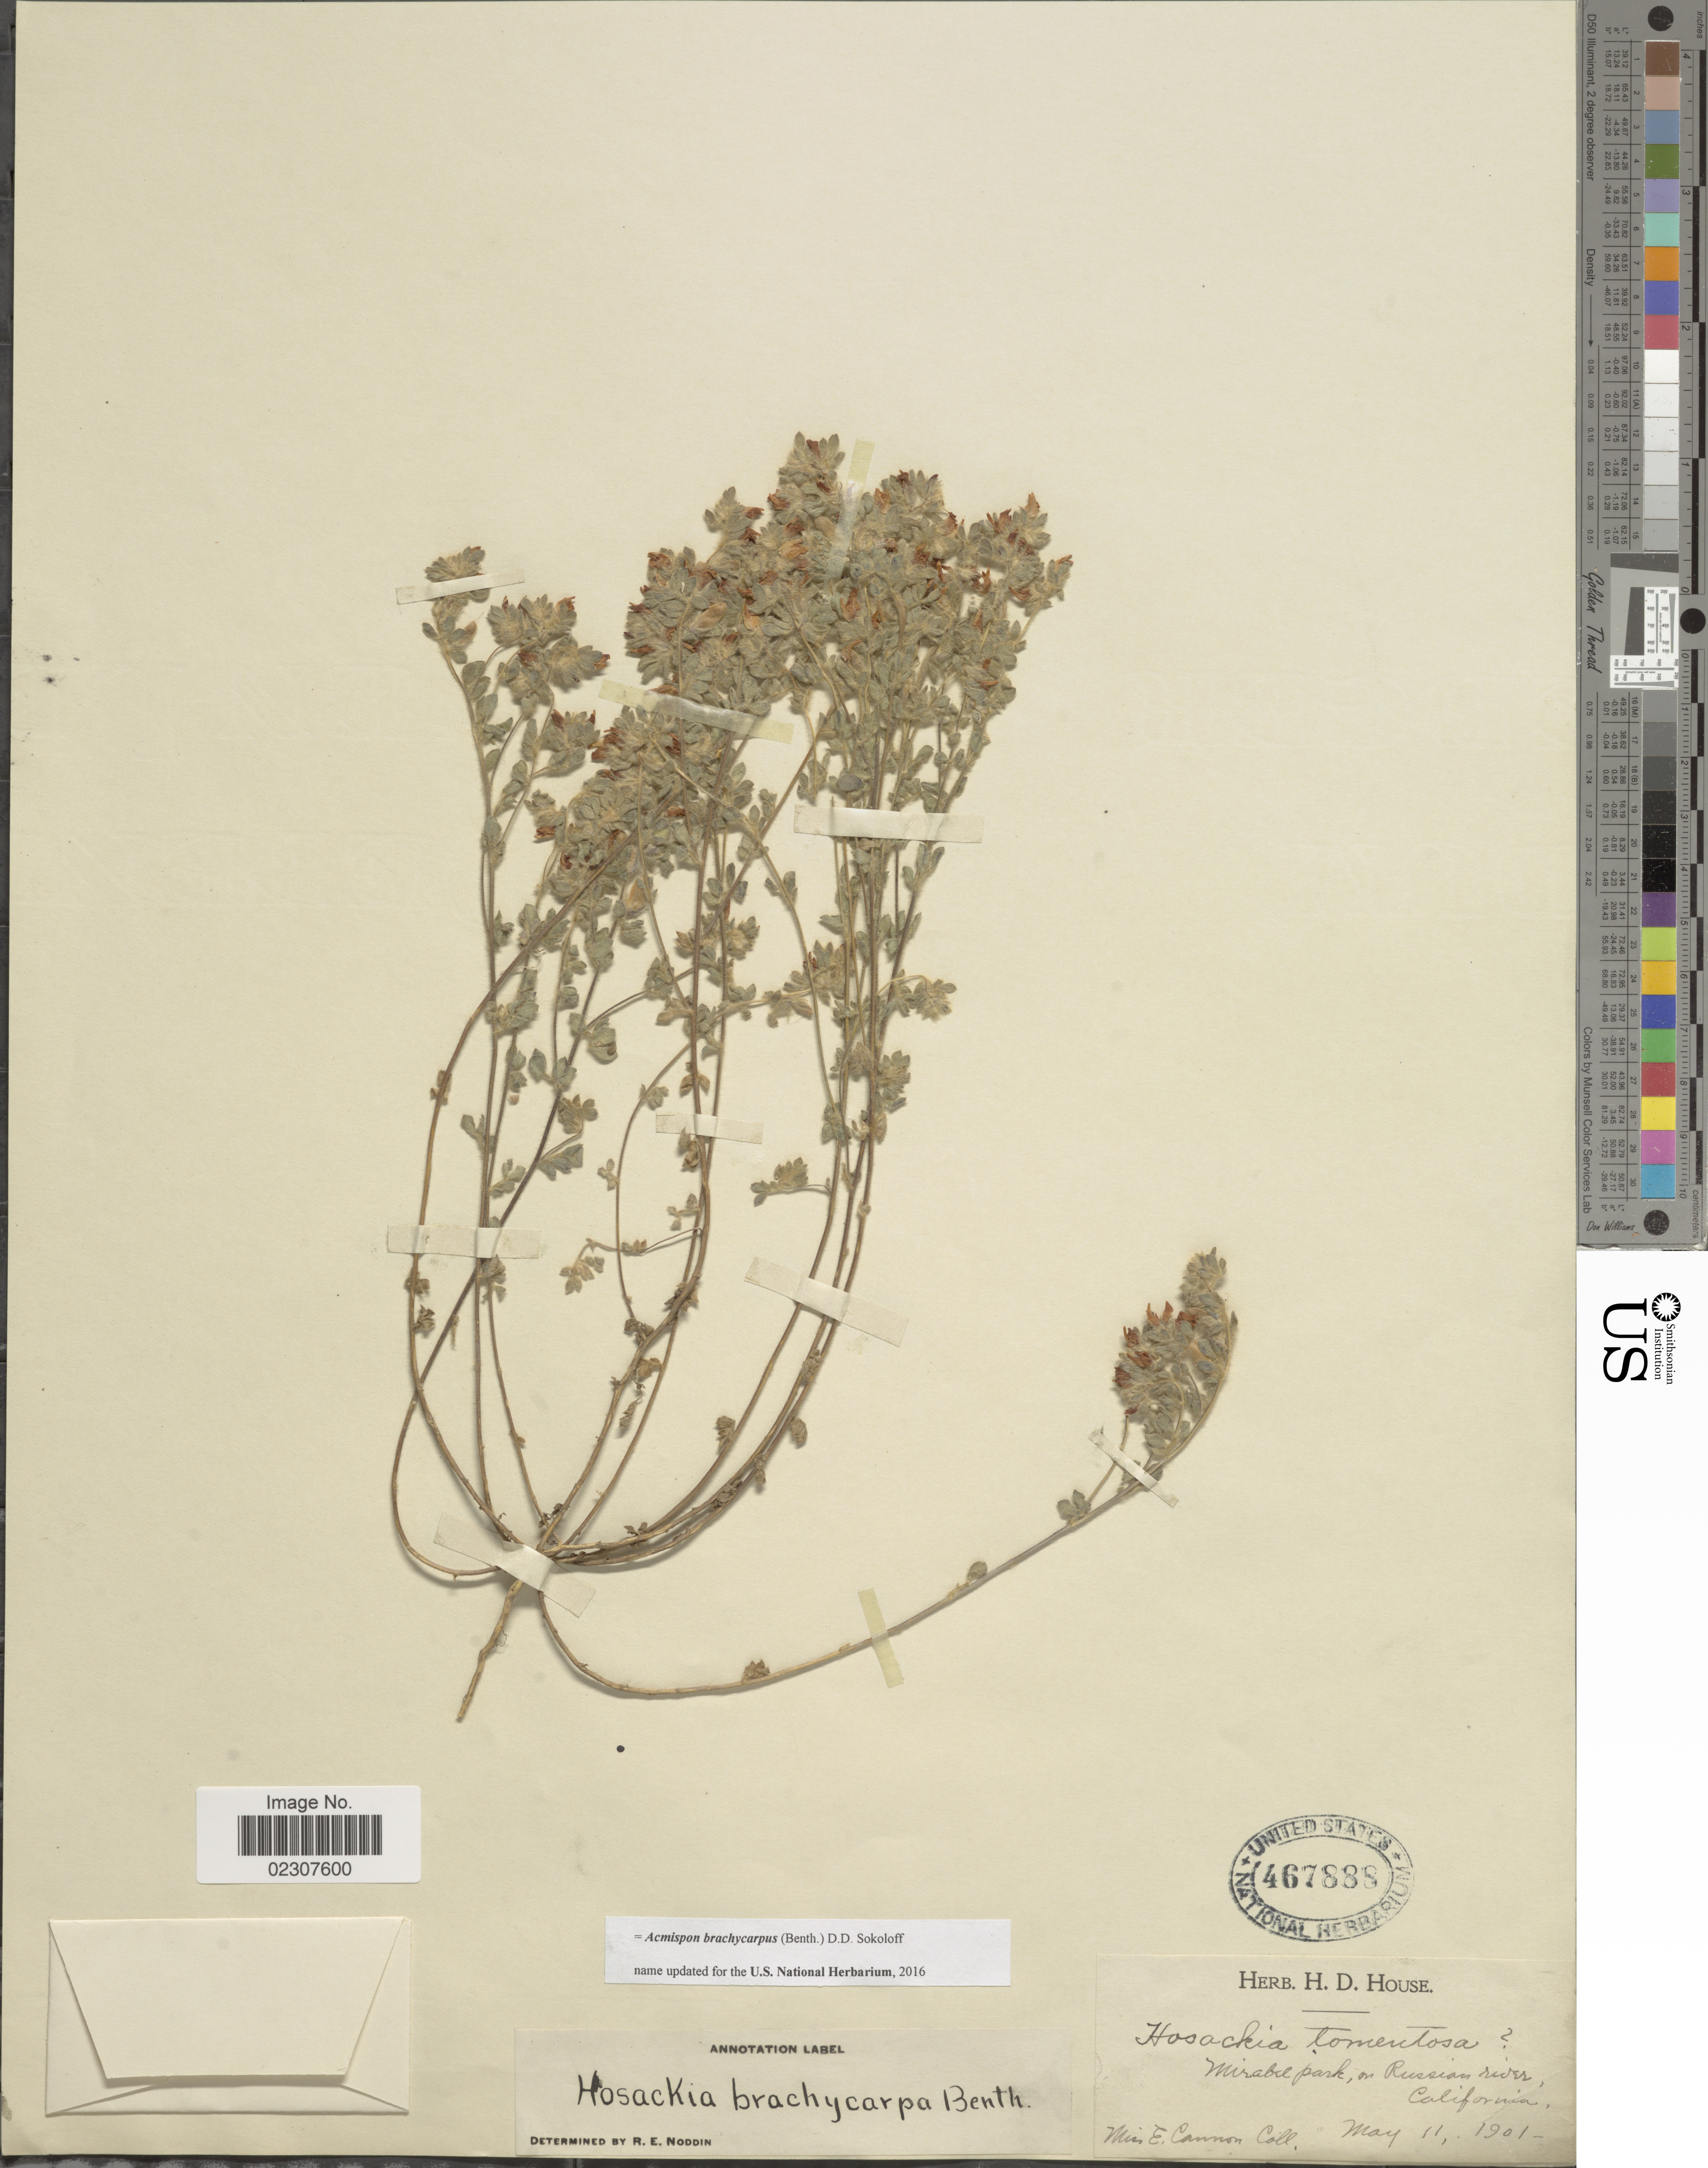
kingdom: Plantae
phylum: Tracheophyta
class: Magnoliopsida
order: Fabales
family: Fabaceae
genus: Acmispon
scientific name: Acmispon brachycarpus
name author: (Benth.) D.D. Sokoloff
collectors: E. Cannon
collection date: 1901-05-11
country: United States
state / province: California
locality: Mirabel park, on Russian River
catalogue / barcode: US 467888